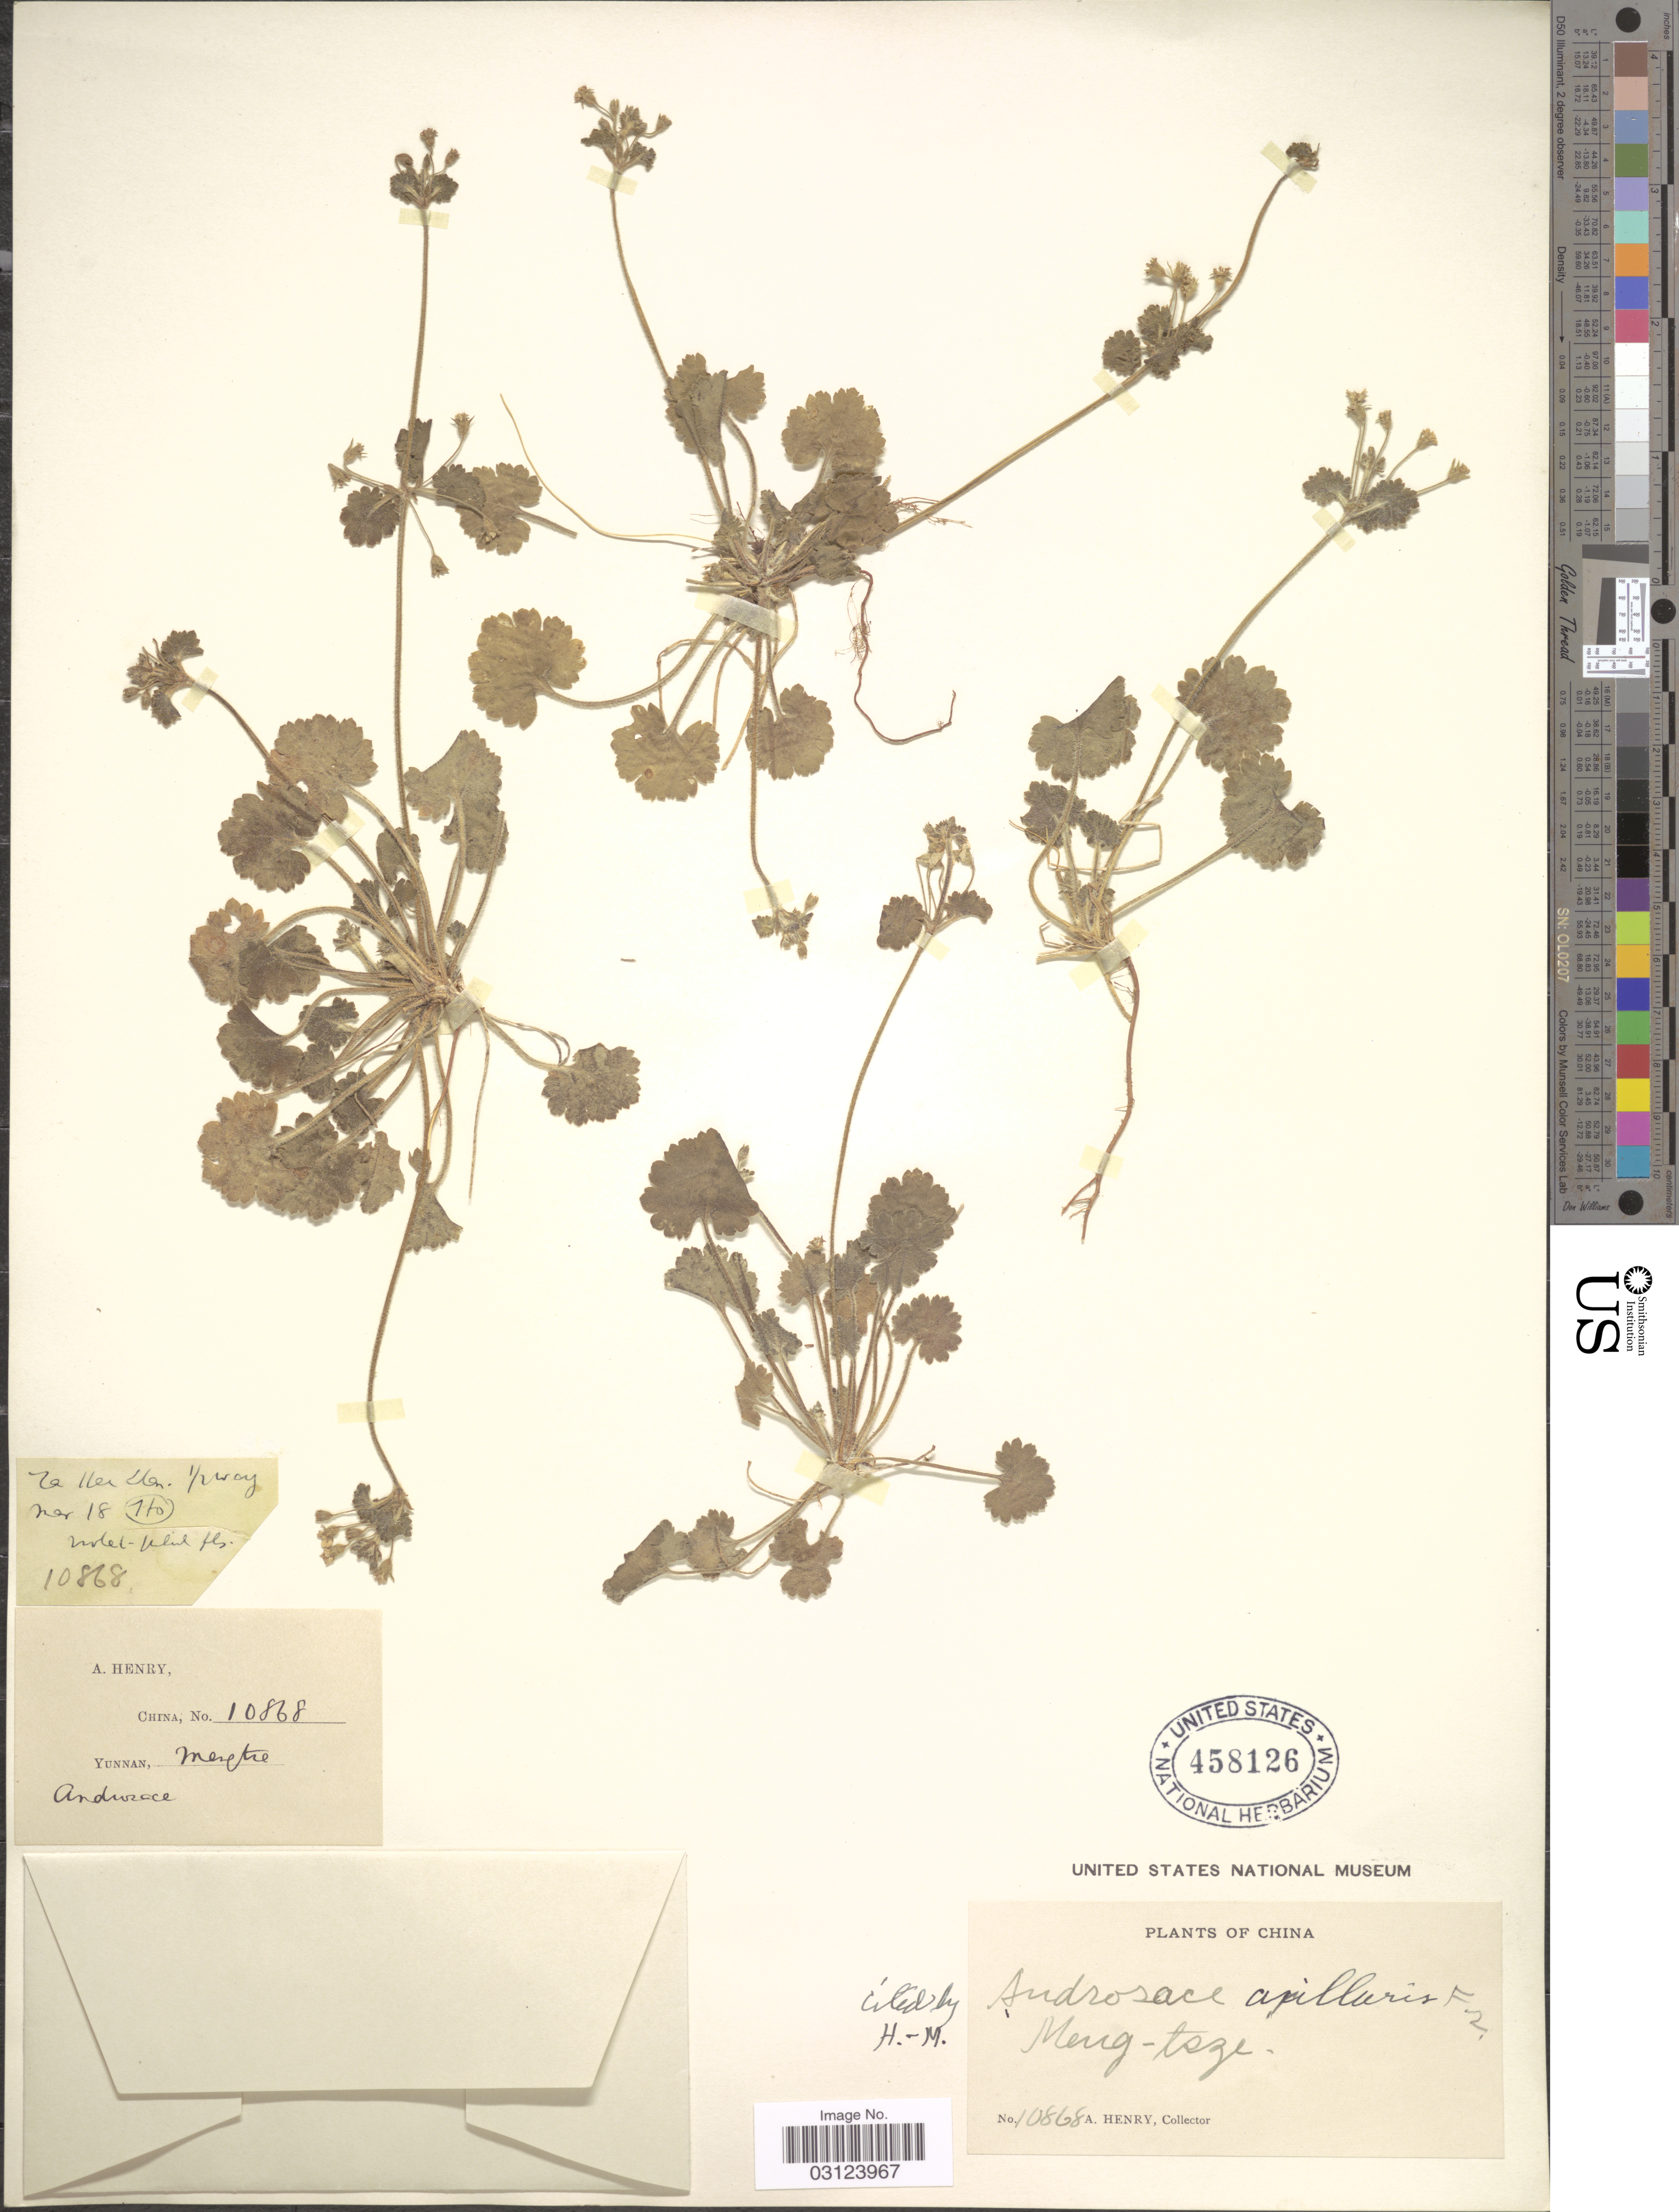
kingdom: Plantae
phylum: Tracheophyta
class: Magnoliopsida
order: Ericales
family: Primulaceae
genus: Androsace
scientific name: Androsace axillaris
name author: (Franch.) Franch.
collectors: A. Henry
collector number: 10868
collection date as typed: Transcribed d/m/y: /11/18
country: China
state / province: Yunnan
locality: Meng-tsze, [illegible text].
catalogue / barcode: US 458126